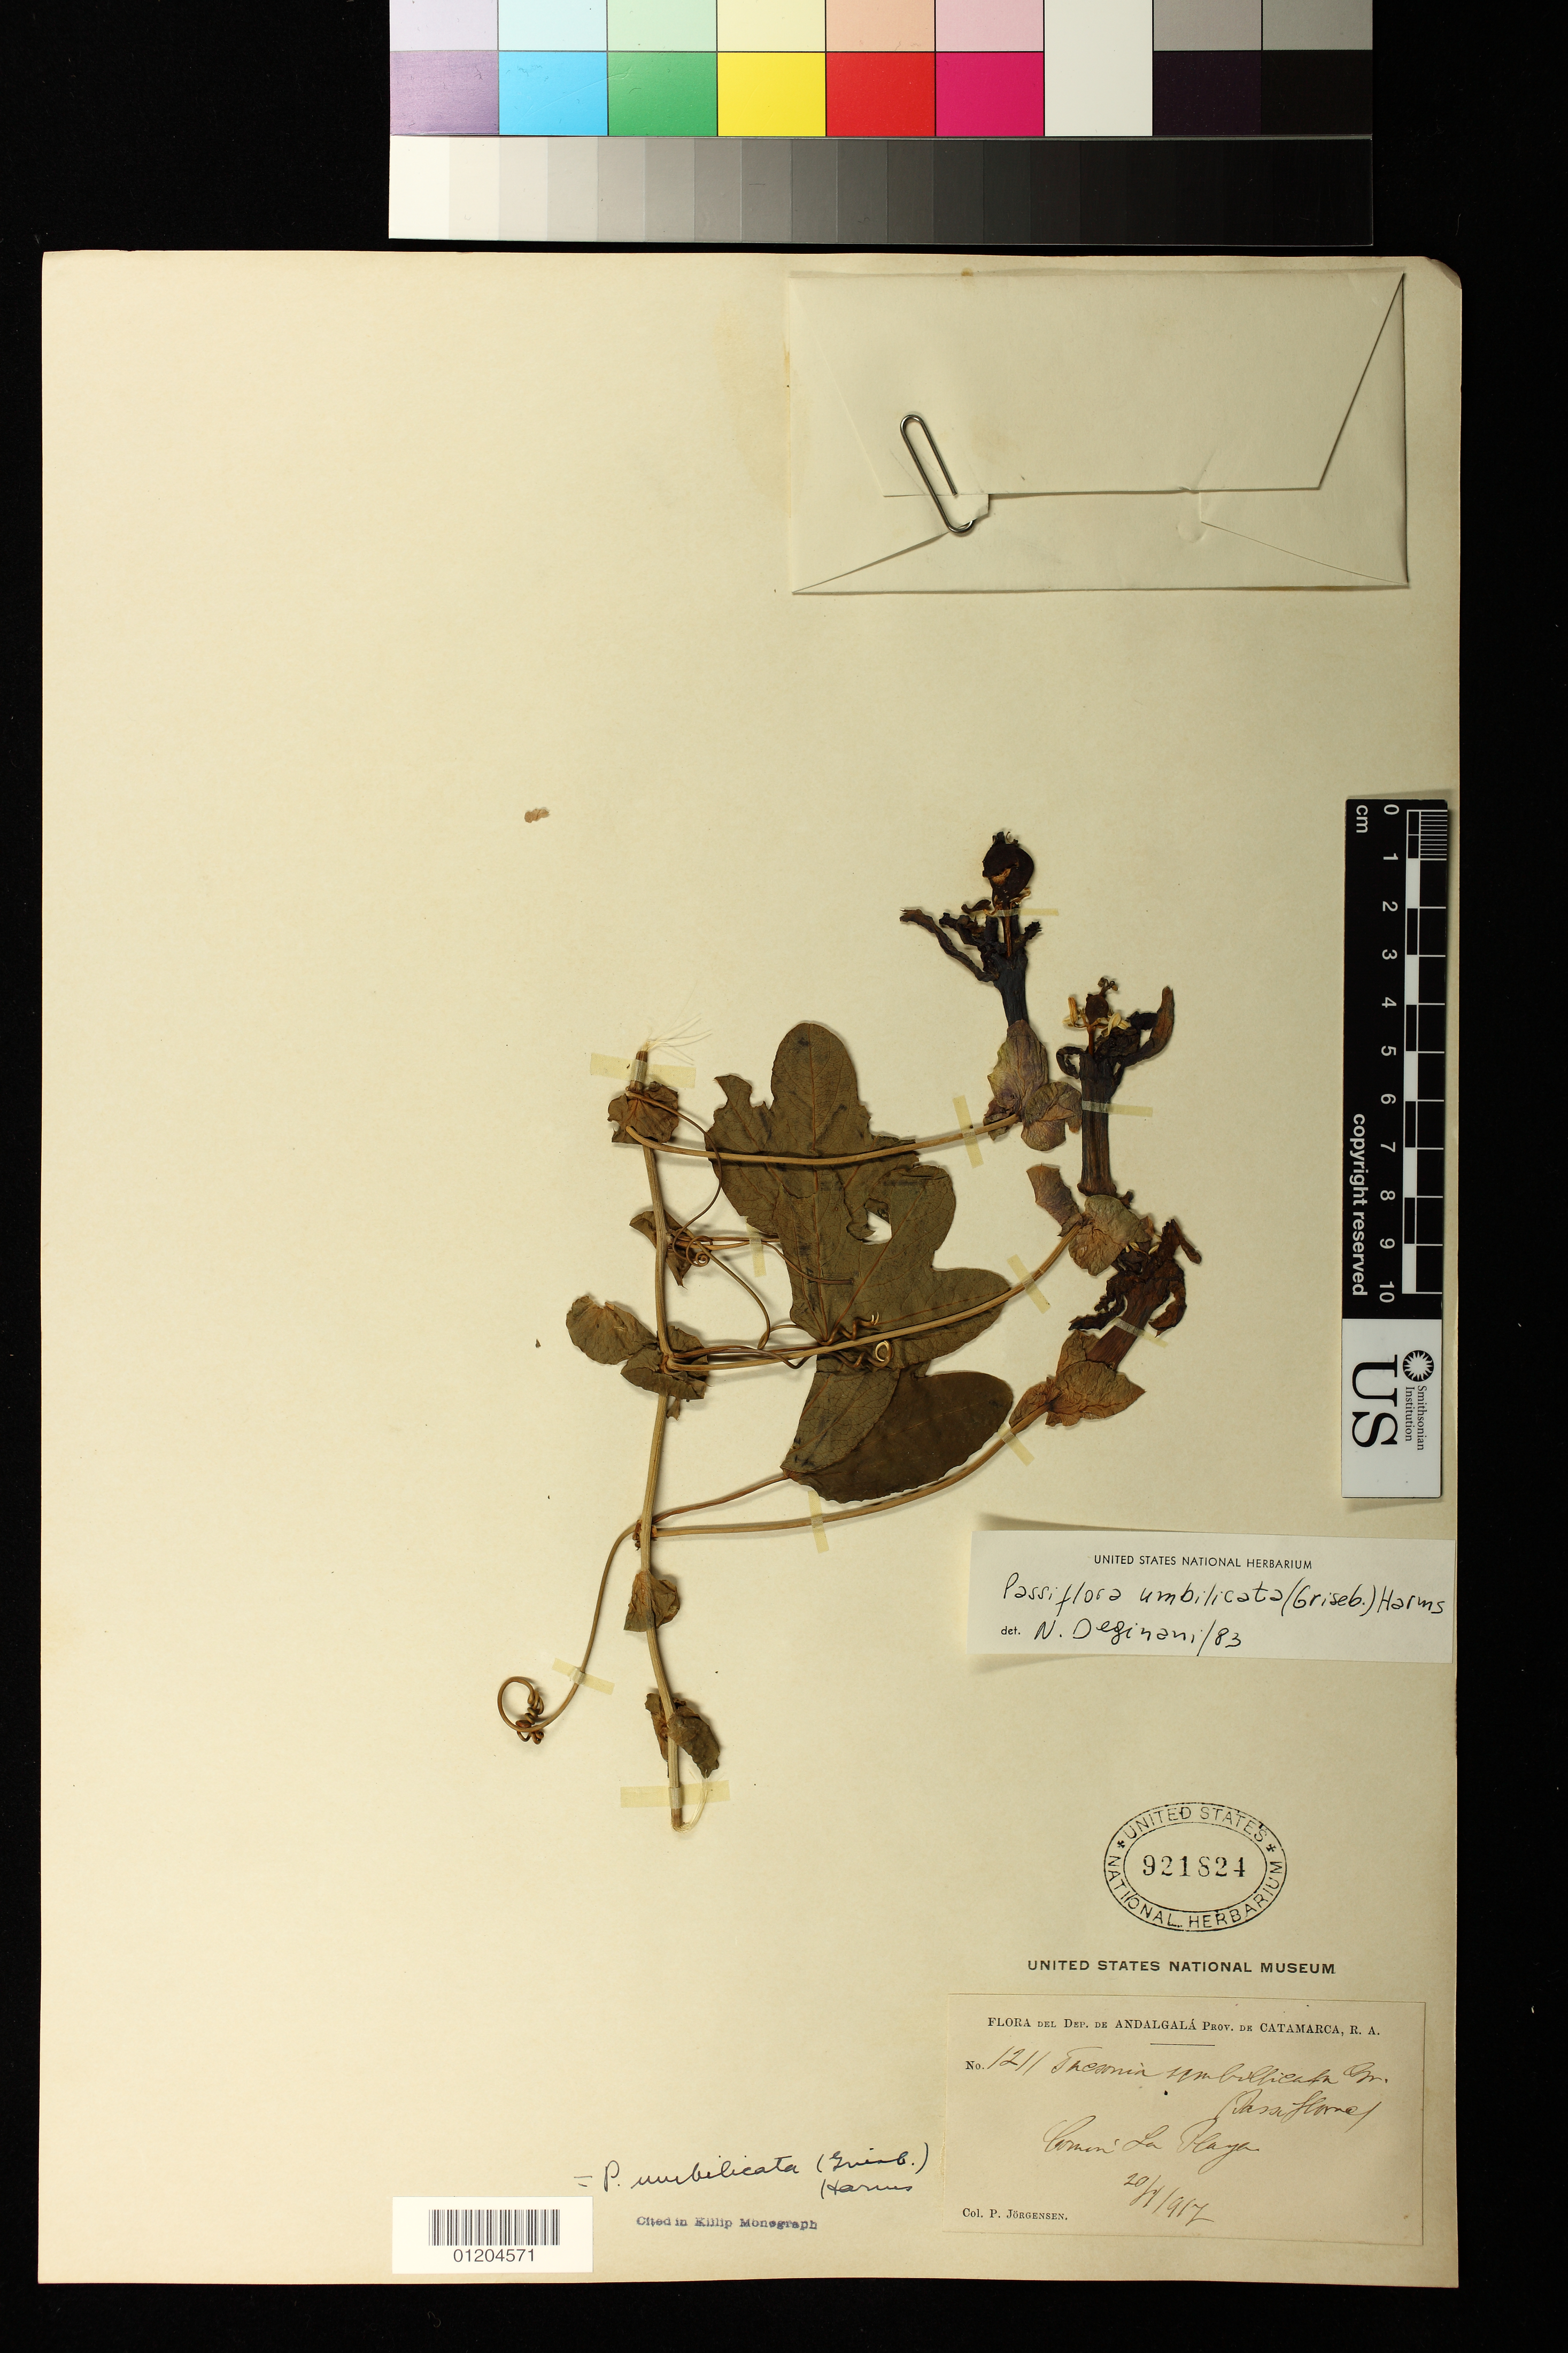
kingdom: Plantae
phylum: Tracheophyta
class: Magnoliopsida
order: Malpighiales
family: Passifloraceae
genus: Passiflora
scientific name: Passiflora umbilicata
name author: (Griseb.) Harms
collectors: P. Jörgensen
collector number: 1211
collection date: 1917-07-20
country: Argentina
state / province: Catamarca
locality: Dep. de Andalgala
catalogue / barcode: US 921824